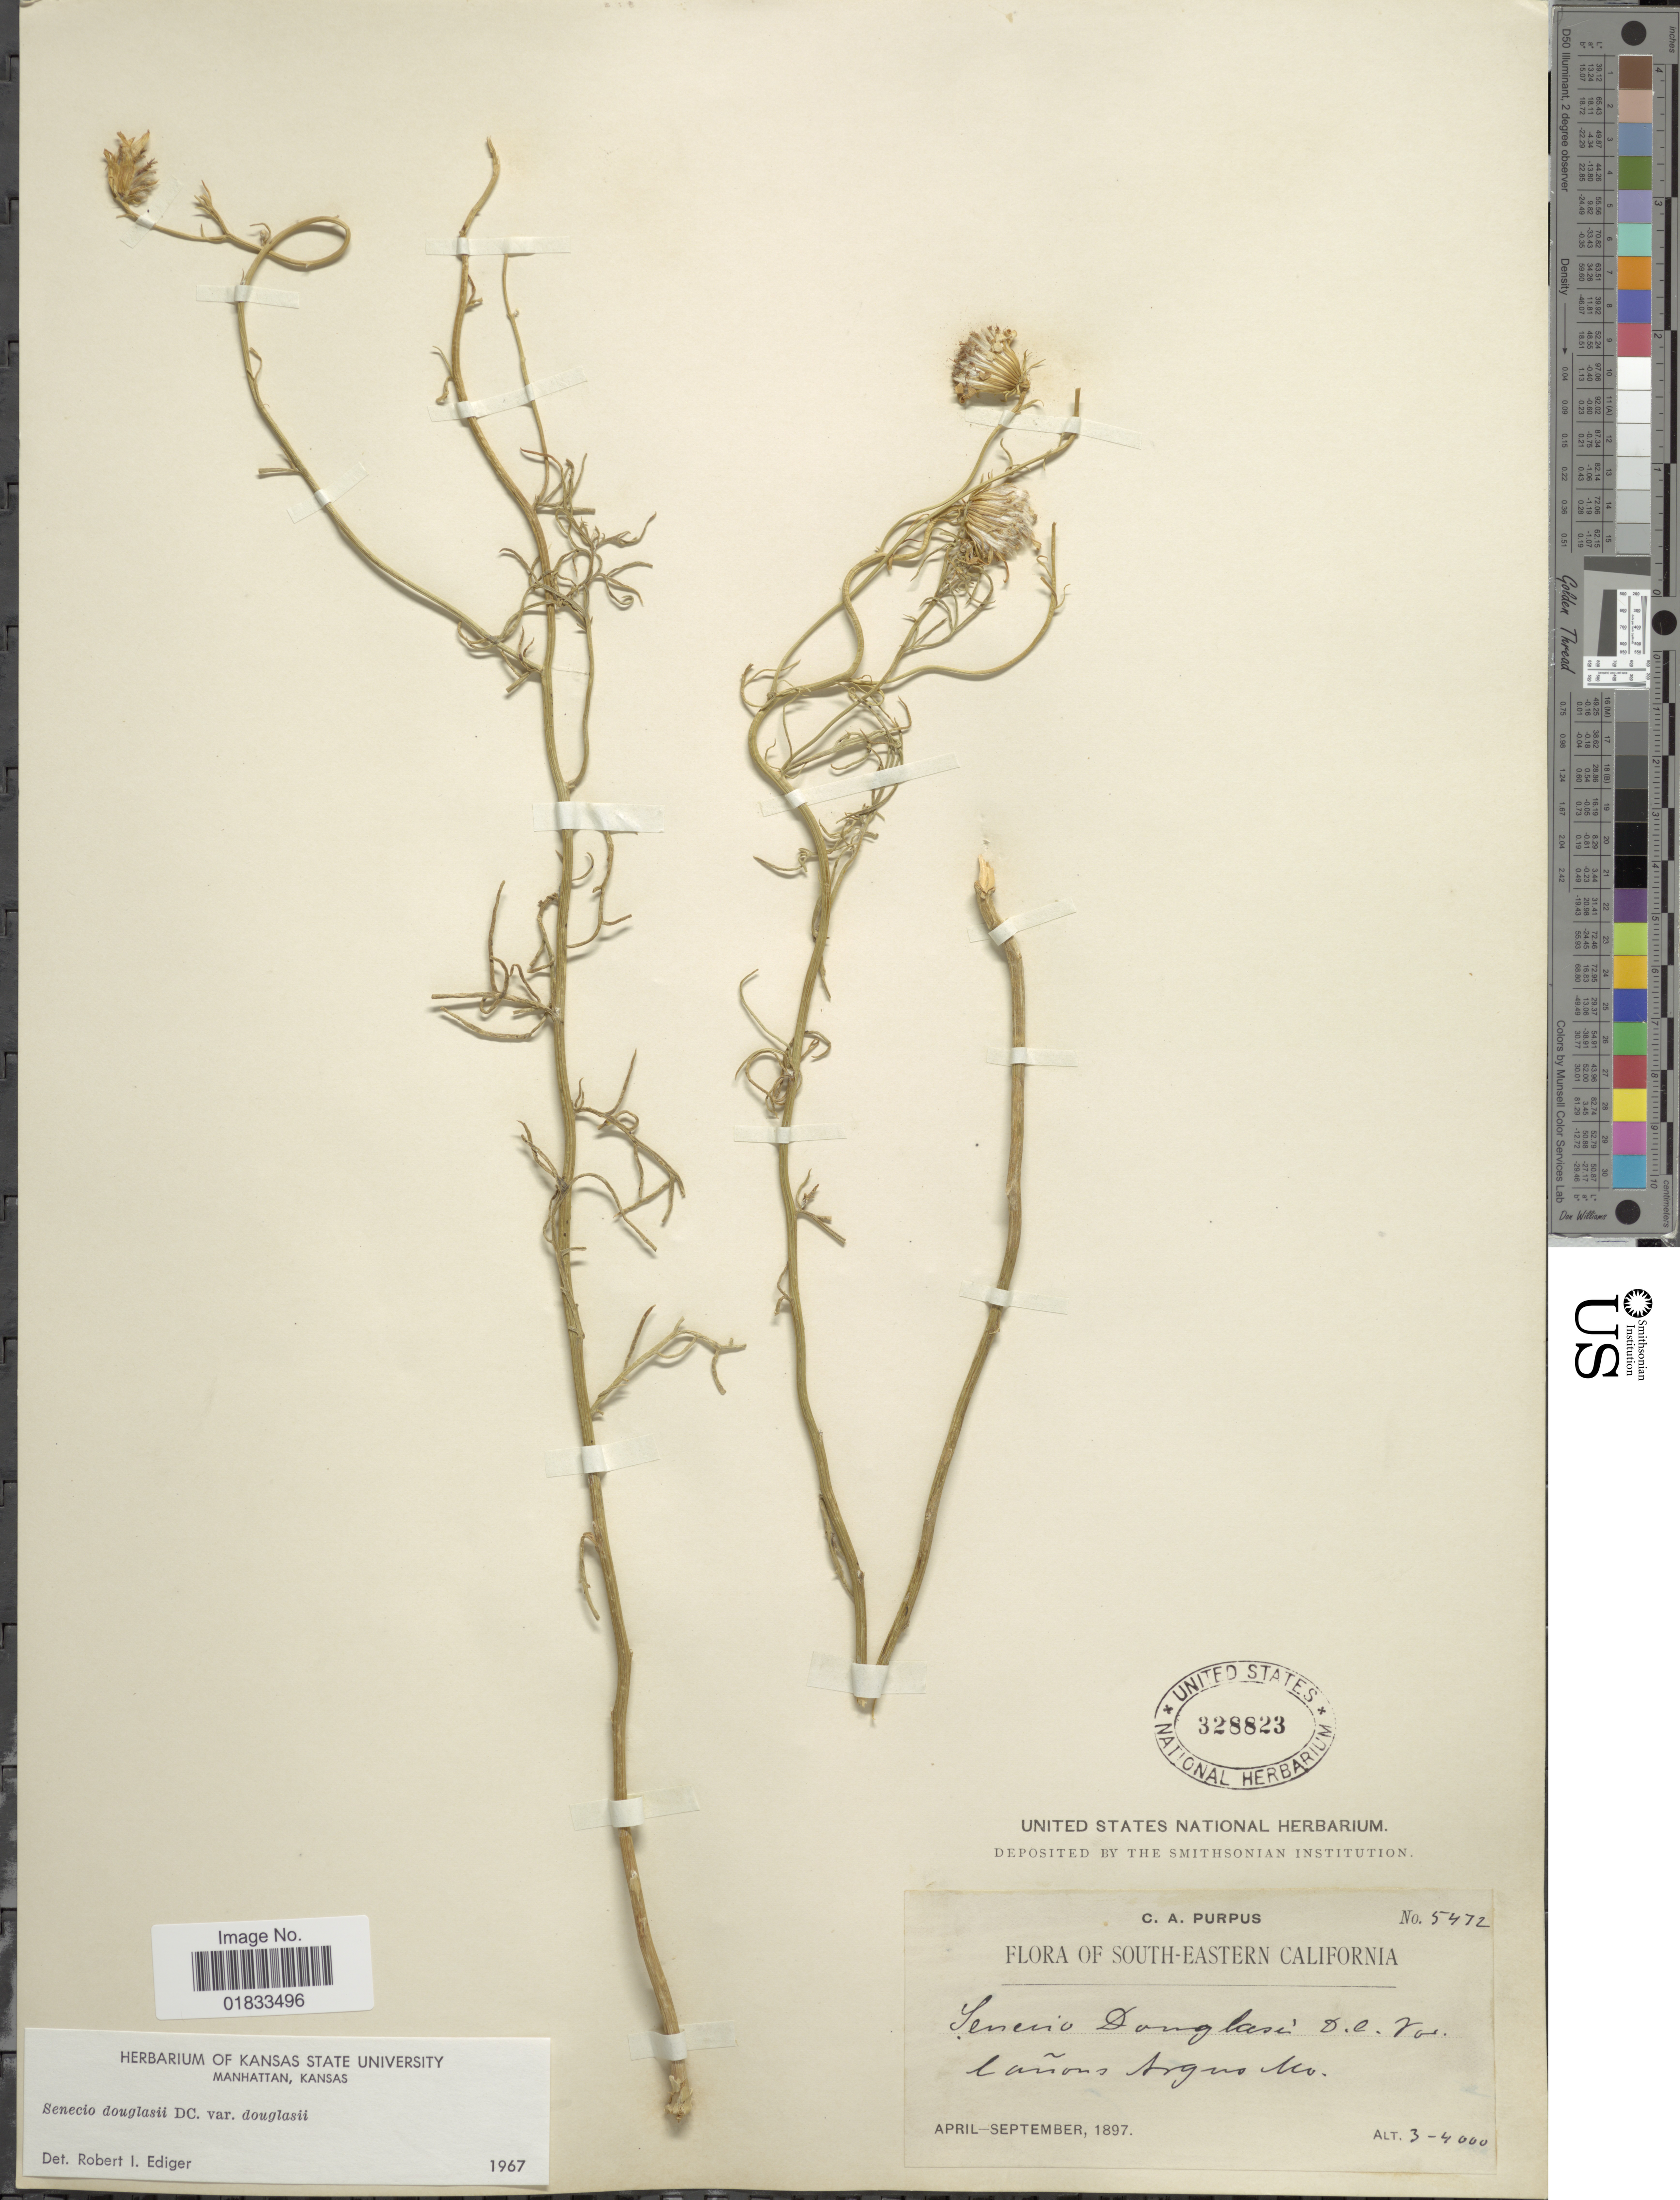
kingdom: Plantae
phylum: Tracheophyta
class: Magnoliopsida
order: Asterales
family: Asteraceae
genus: Senecio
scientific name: Senecio flaccidus var. douglasii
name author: (DC.) B.L. Turner & T.M. Barkley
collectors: C. A. Purpus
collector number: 5472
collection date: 1897-04/1897-09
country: United States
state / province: California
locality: Southeastern California, Canons Argus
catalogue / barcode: US 328823